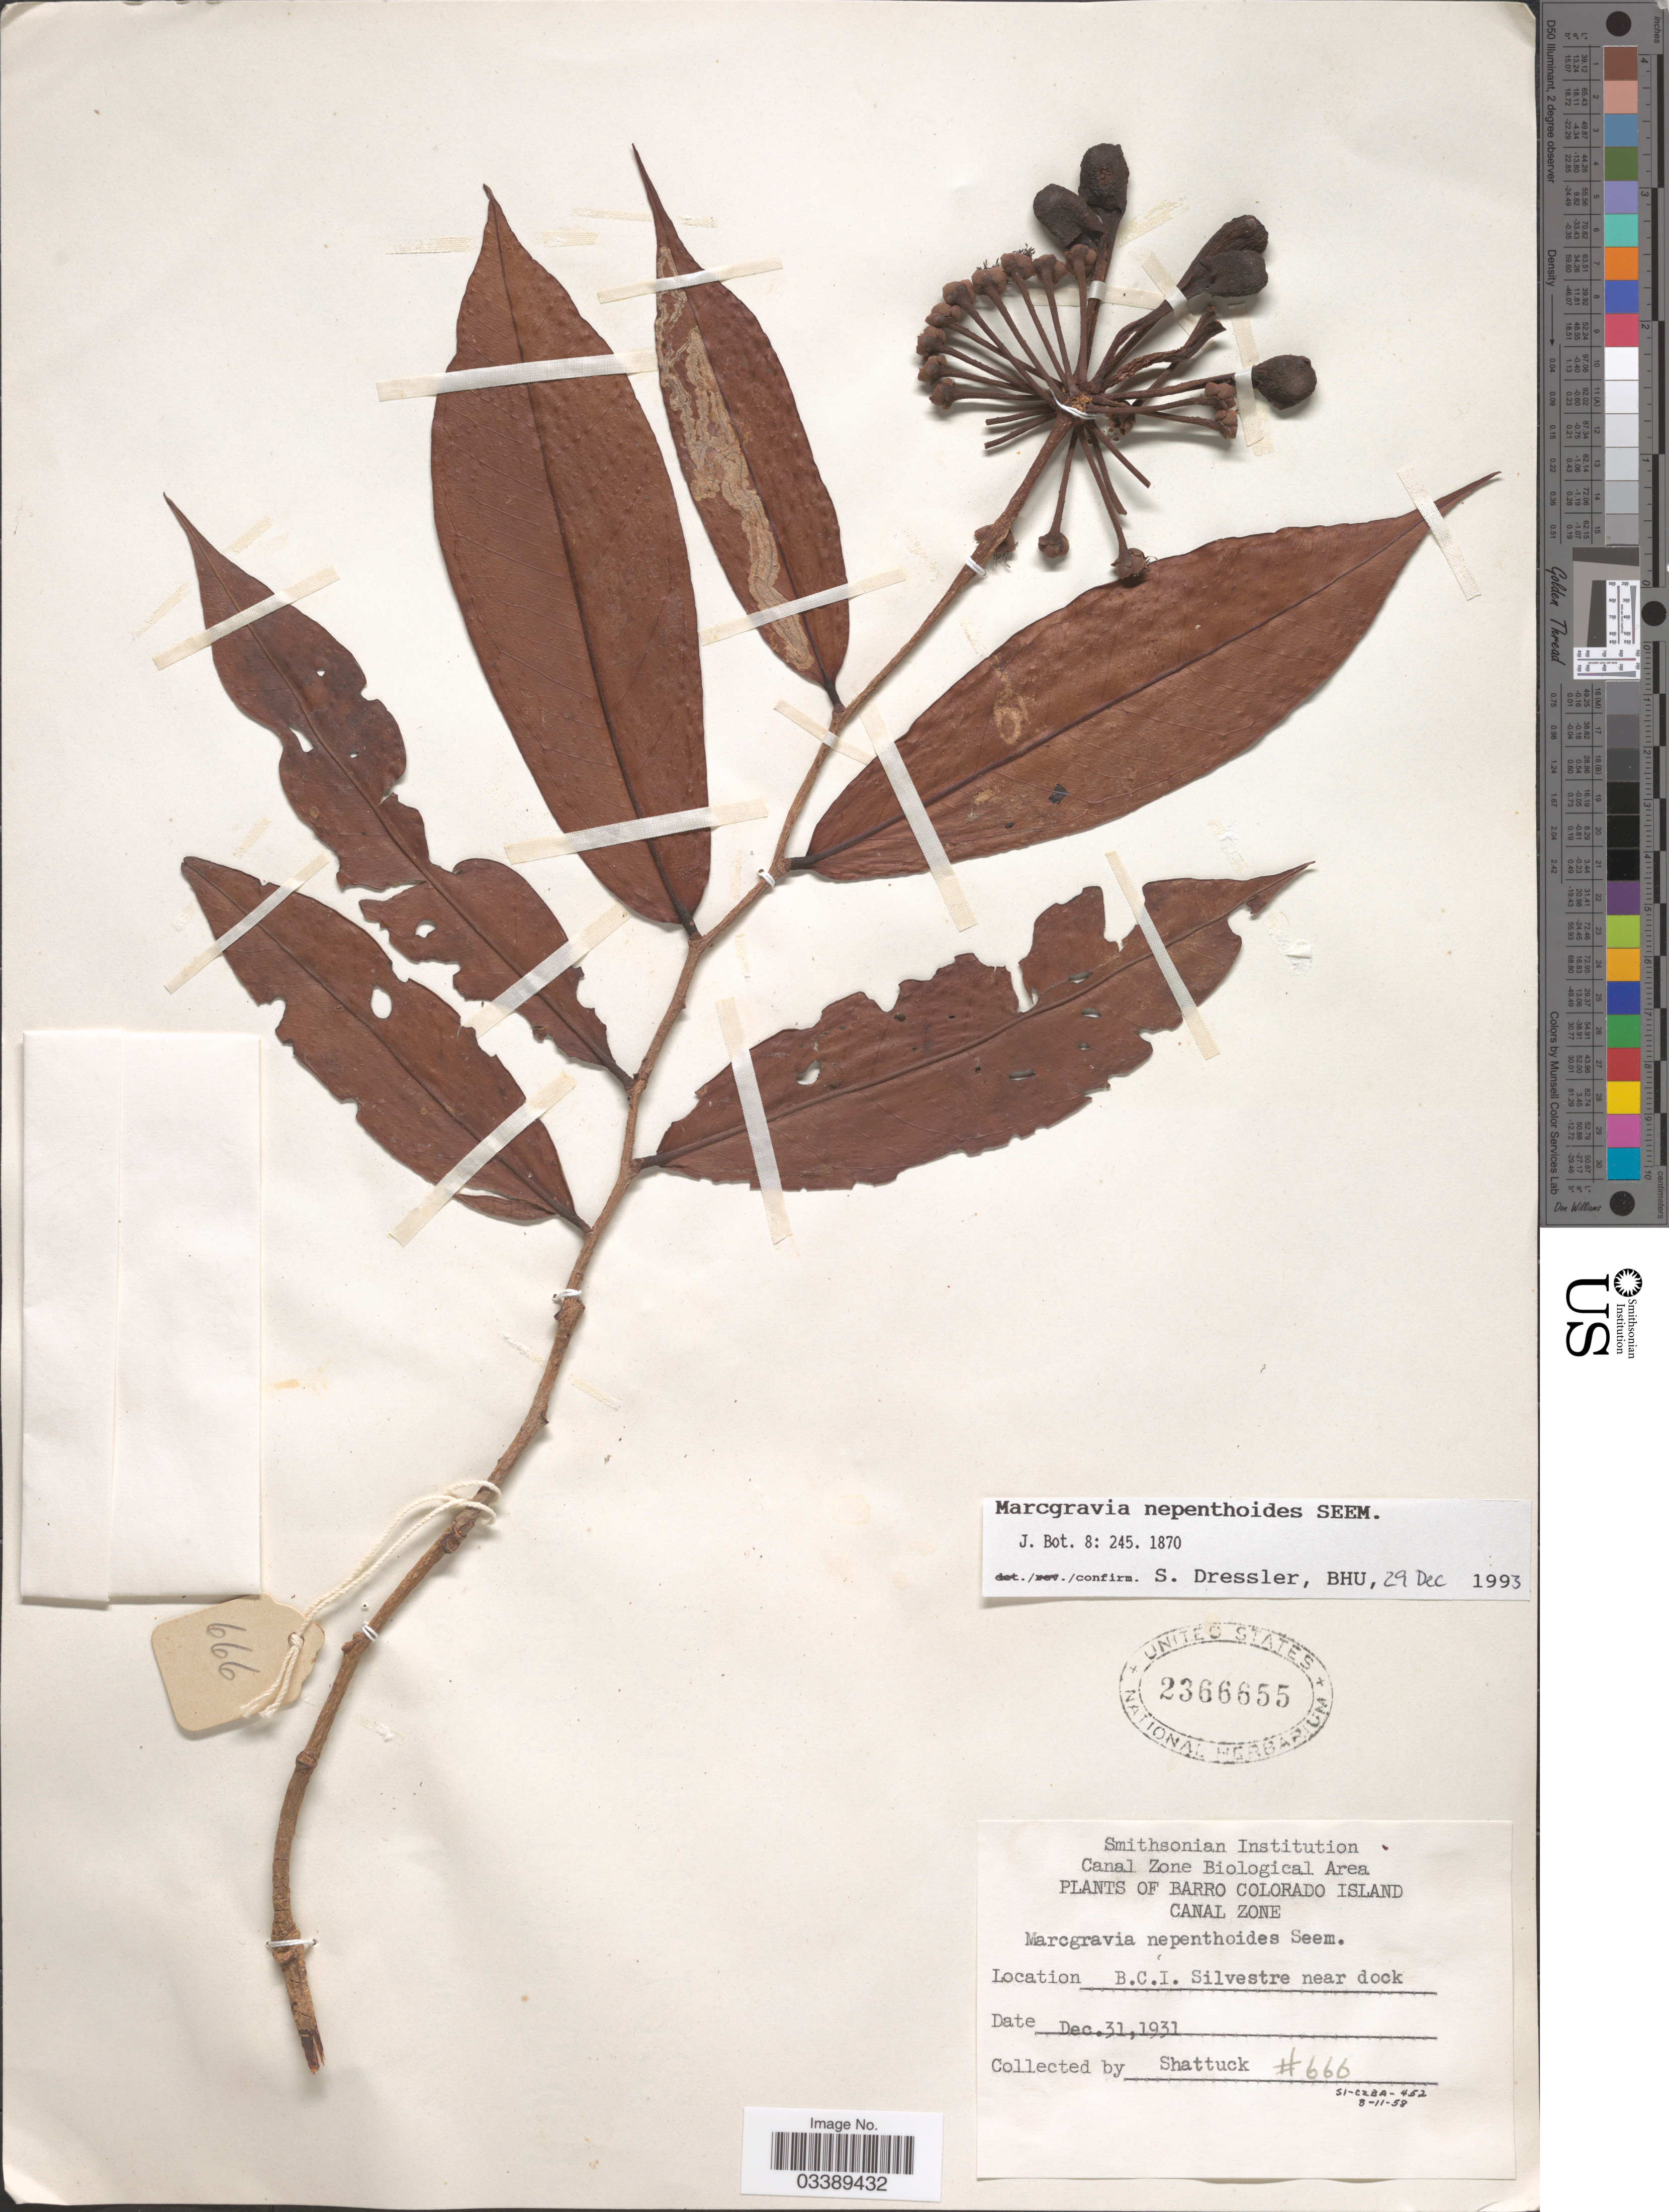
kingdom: Plantae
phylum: Tracheophyta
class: Magnoliopsida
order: Ericales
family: Marcgraviaceae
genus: Marcgravia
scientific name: Marcgravia nepenthoides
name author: Seem.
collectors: Shattuck, --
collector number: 666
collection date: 1931-12-31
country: Panama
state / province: Panamá Oeste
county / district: Canal Zone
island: Barro Colorado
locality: Barro Colorado Island, Canal Zone. B.C.I. Silvestre near dock.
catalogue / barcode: US 2366655